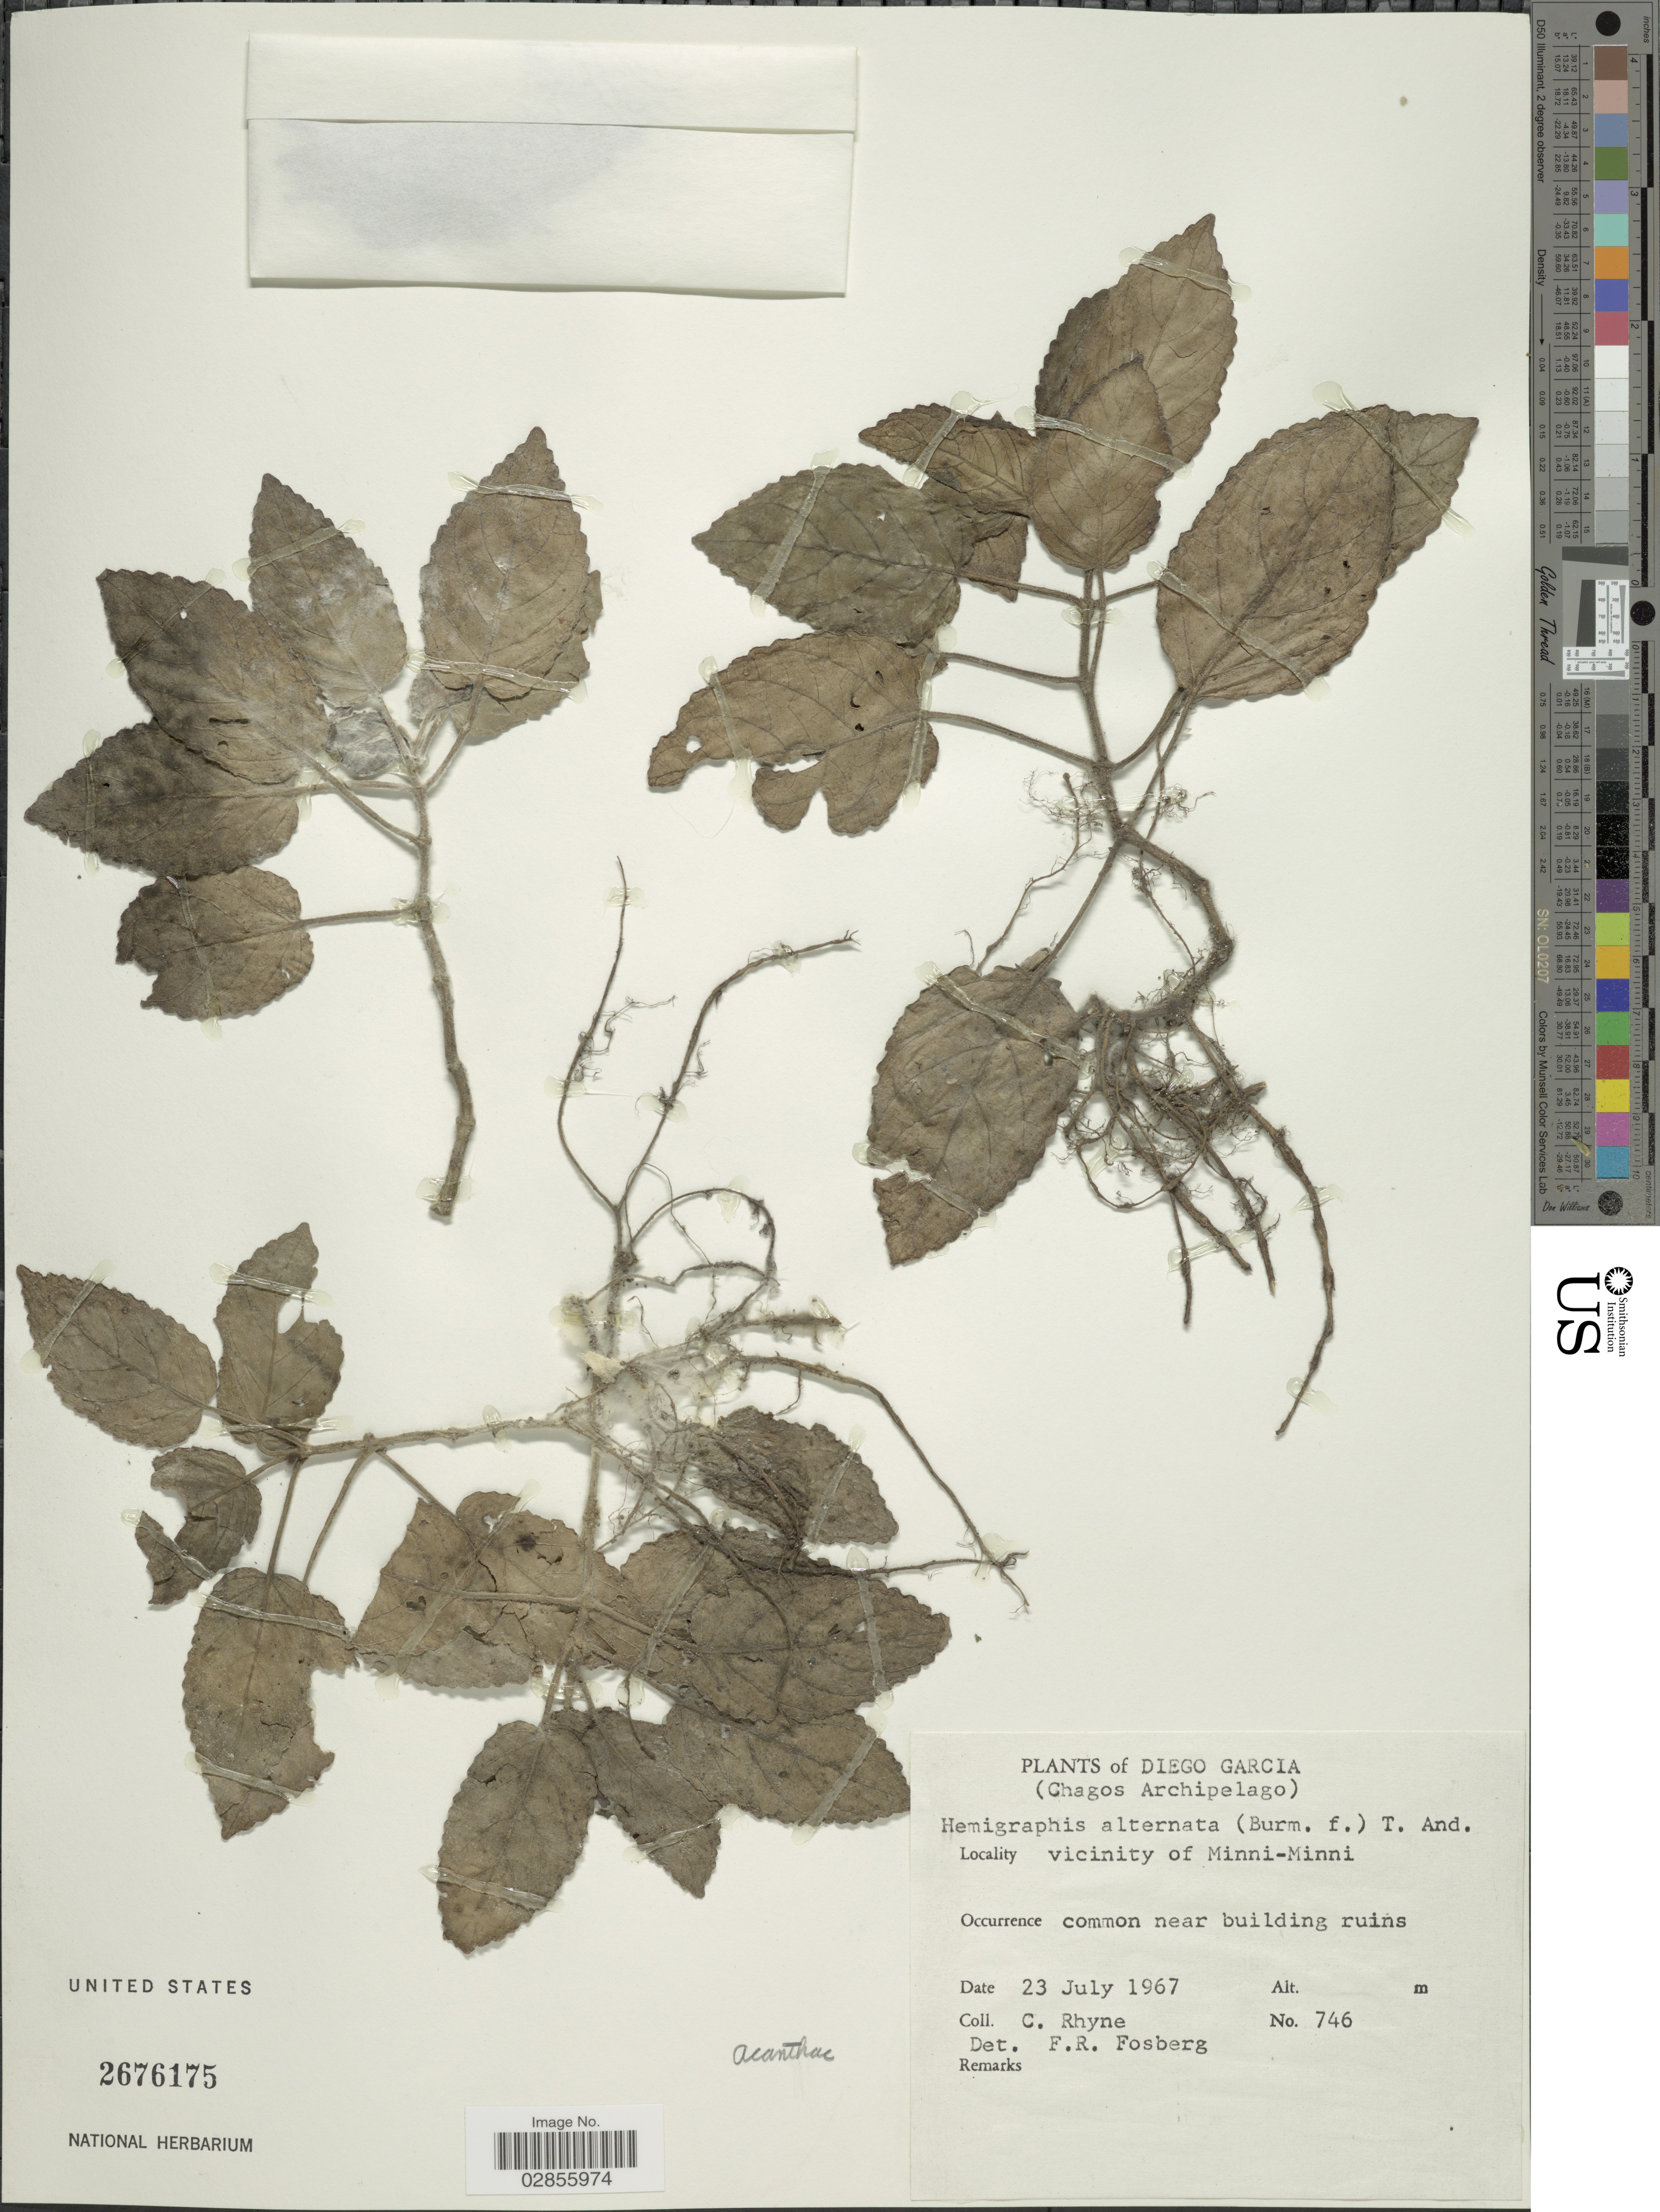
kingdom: Plantae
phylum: Tracheophyta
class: Magnoliopsida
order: Lamiales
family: Acanthaceae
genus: Hemigraphis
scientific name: Hemigraphis alternata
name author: (Burm. f.) T. Anderson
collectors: C. Rhyne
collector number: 746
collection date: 1967-07-23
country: British Indian Ocean Territory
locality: Diego Garcia. (Chagos Archipelago). Vicinity of Minni-Minni.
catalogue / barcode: US 2676175